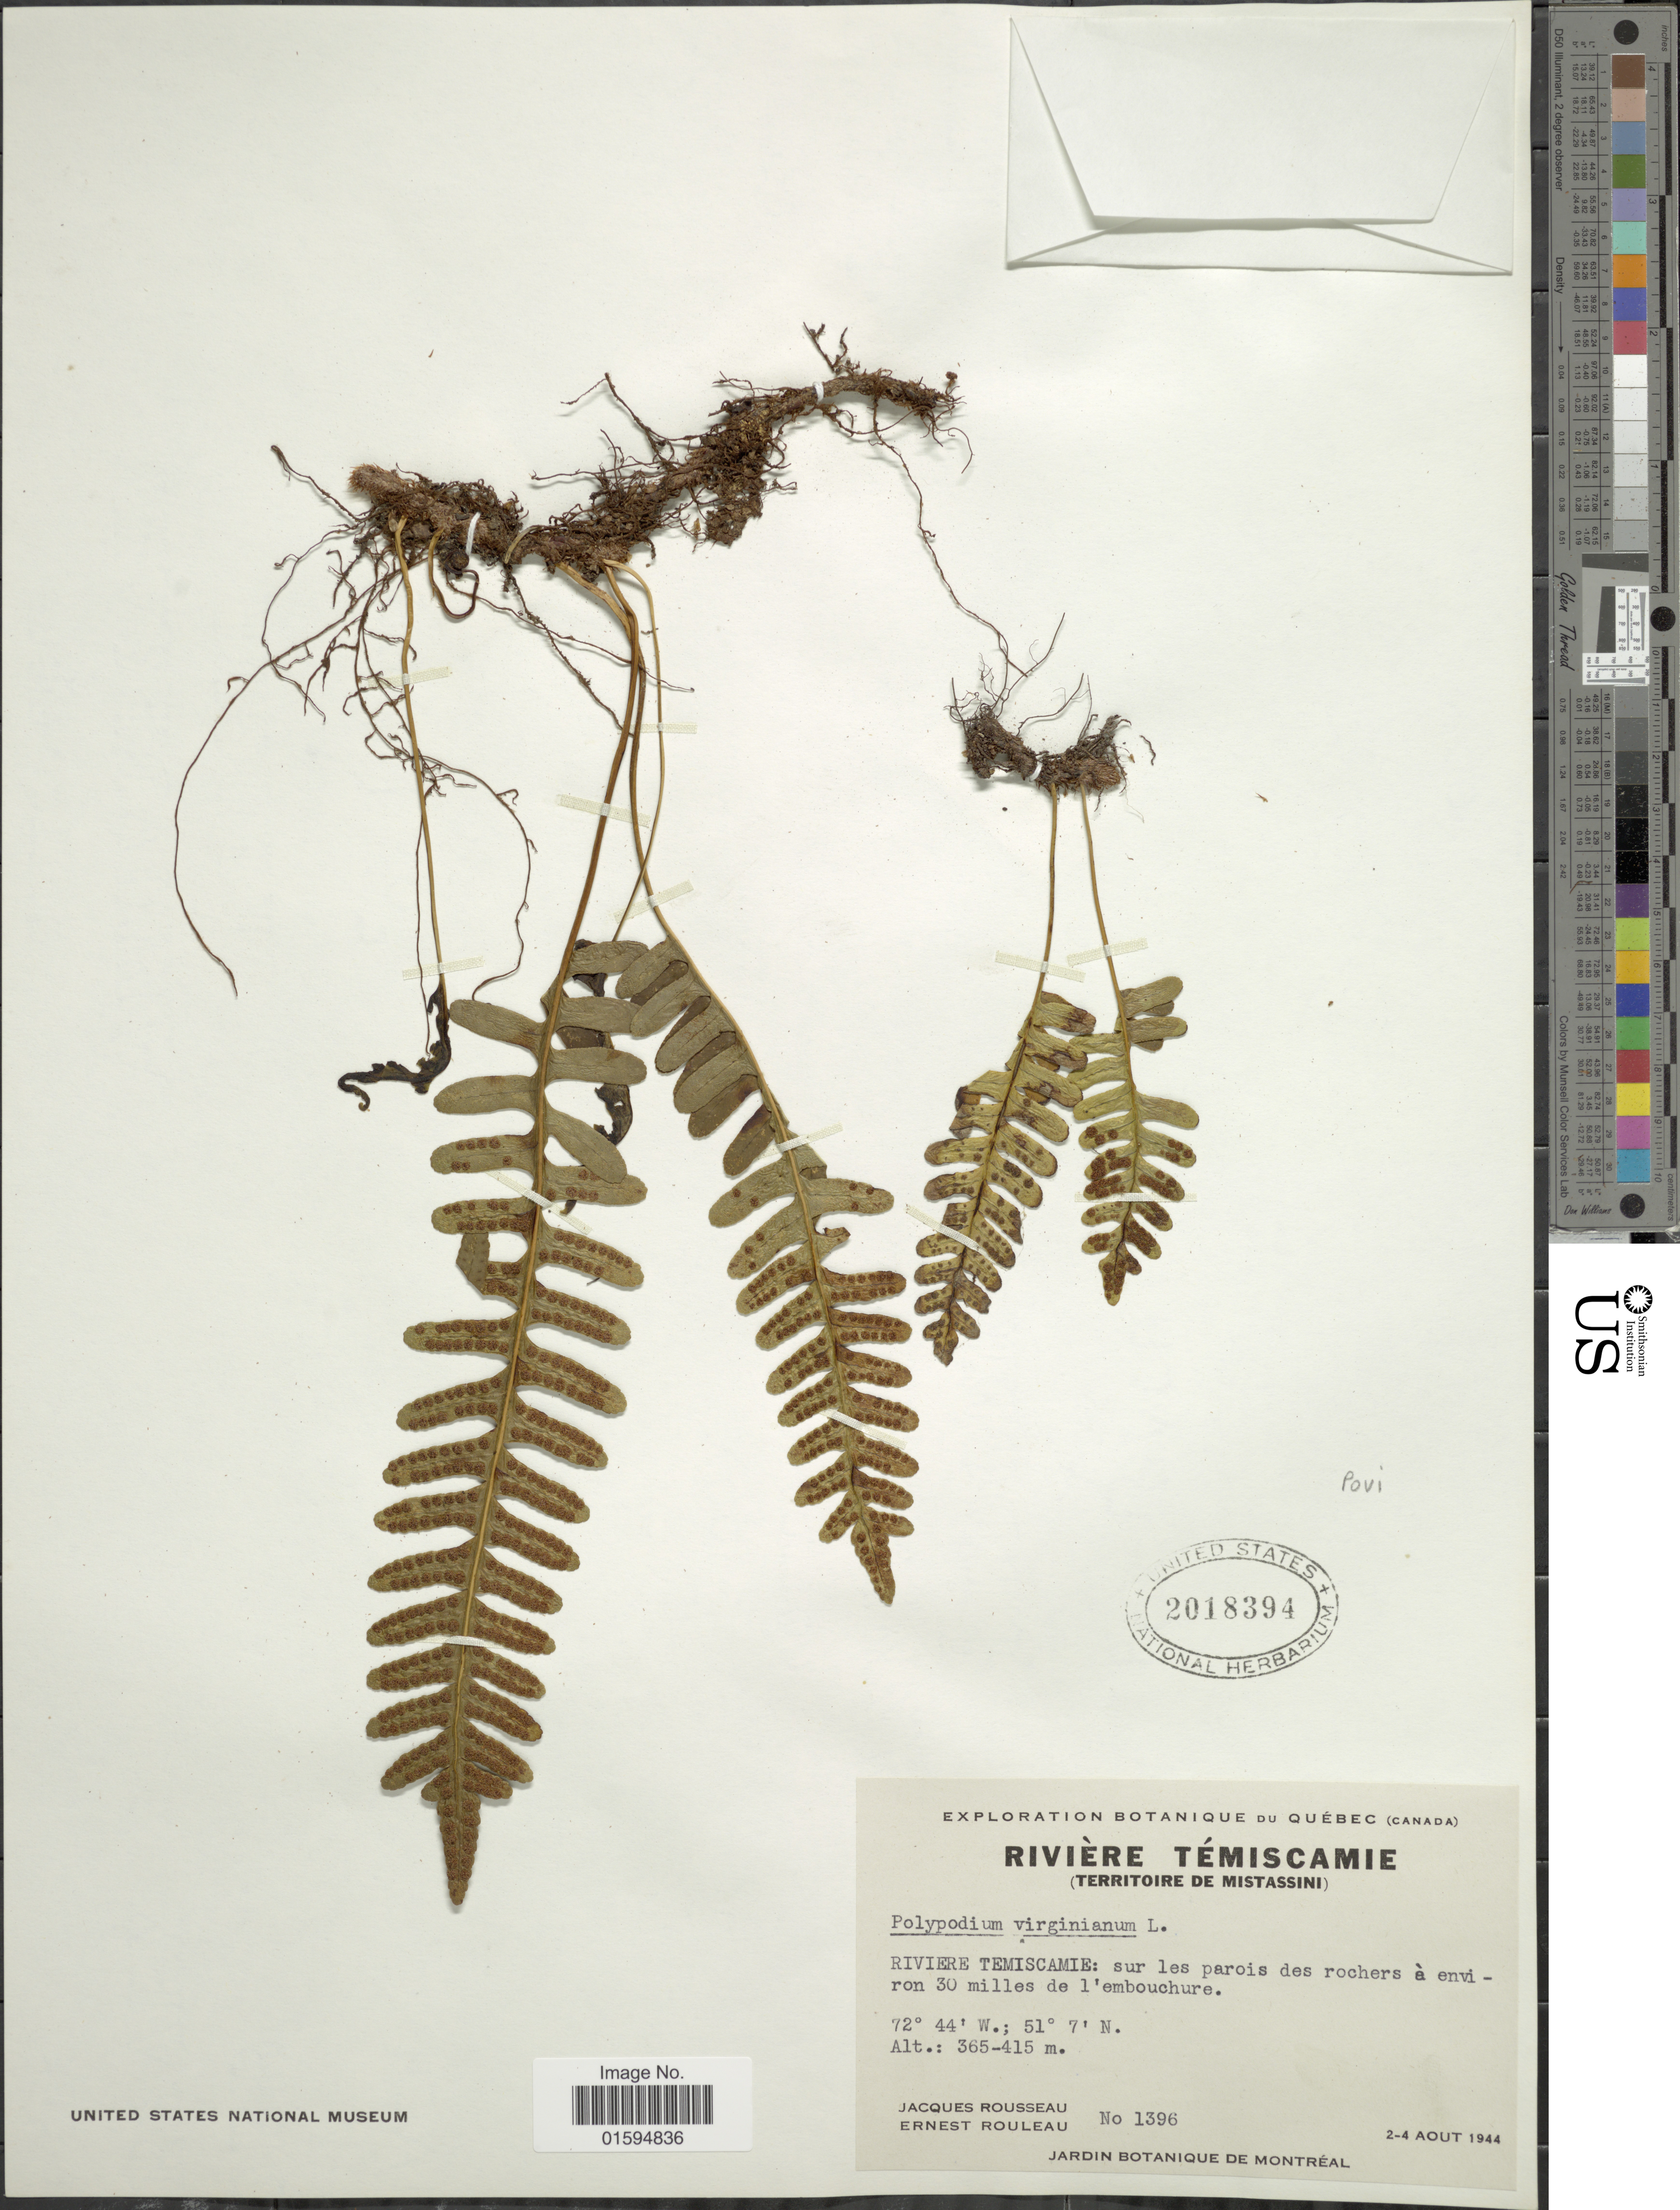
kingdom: Plantae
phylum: Tracheophyta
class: Polypodiopsida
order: Polypodiales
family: Polypodiaceae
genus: Polypodium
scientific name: Polypodium virginianum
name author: L.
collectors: J. Rousseau & J. Rouleau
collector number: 1396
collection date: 1944-08-04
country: Canada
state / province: Quebec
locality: Riviere Temiscamie, ( Territoire de mistassini ), Riviere Temiscamie: sur les parois des rochers a environ 30 miles de l'embouchure.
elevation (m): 365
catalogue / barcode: US 2018394